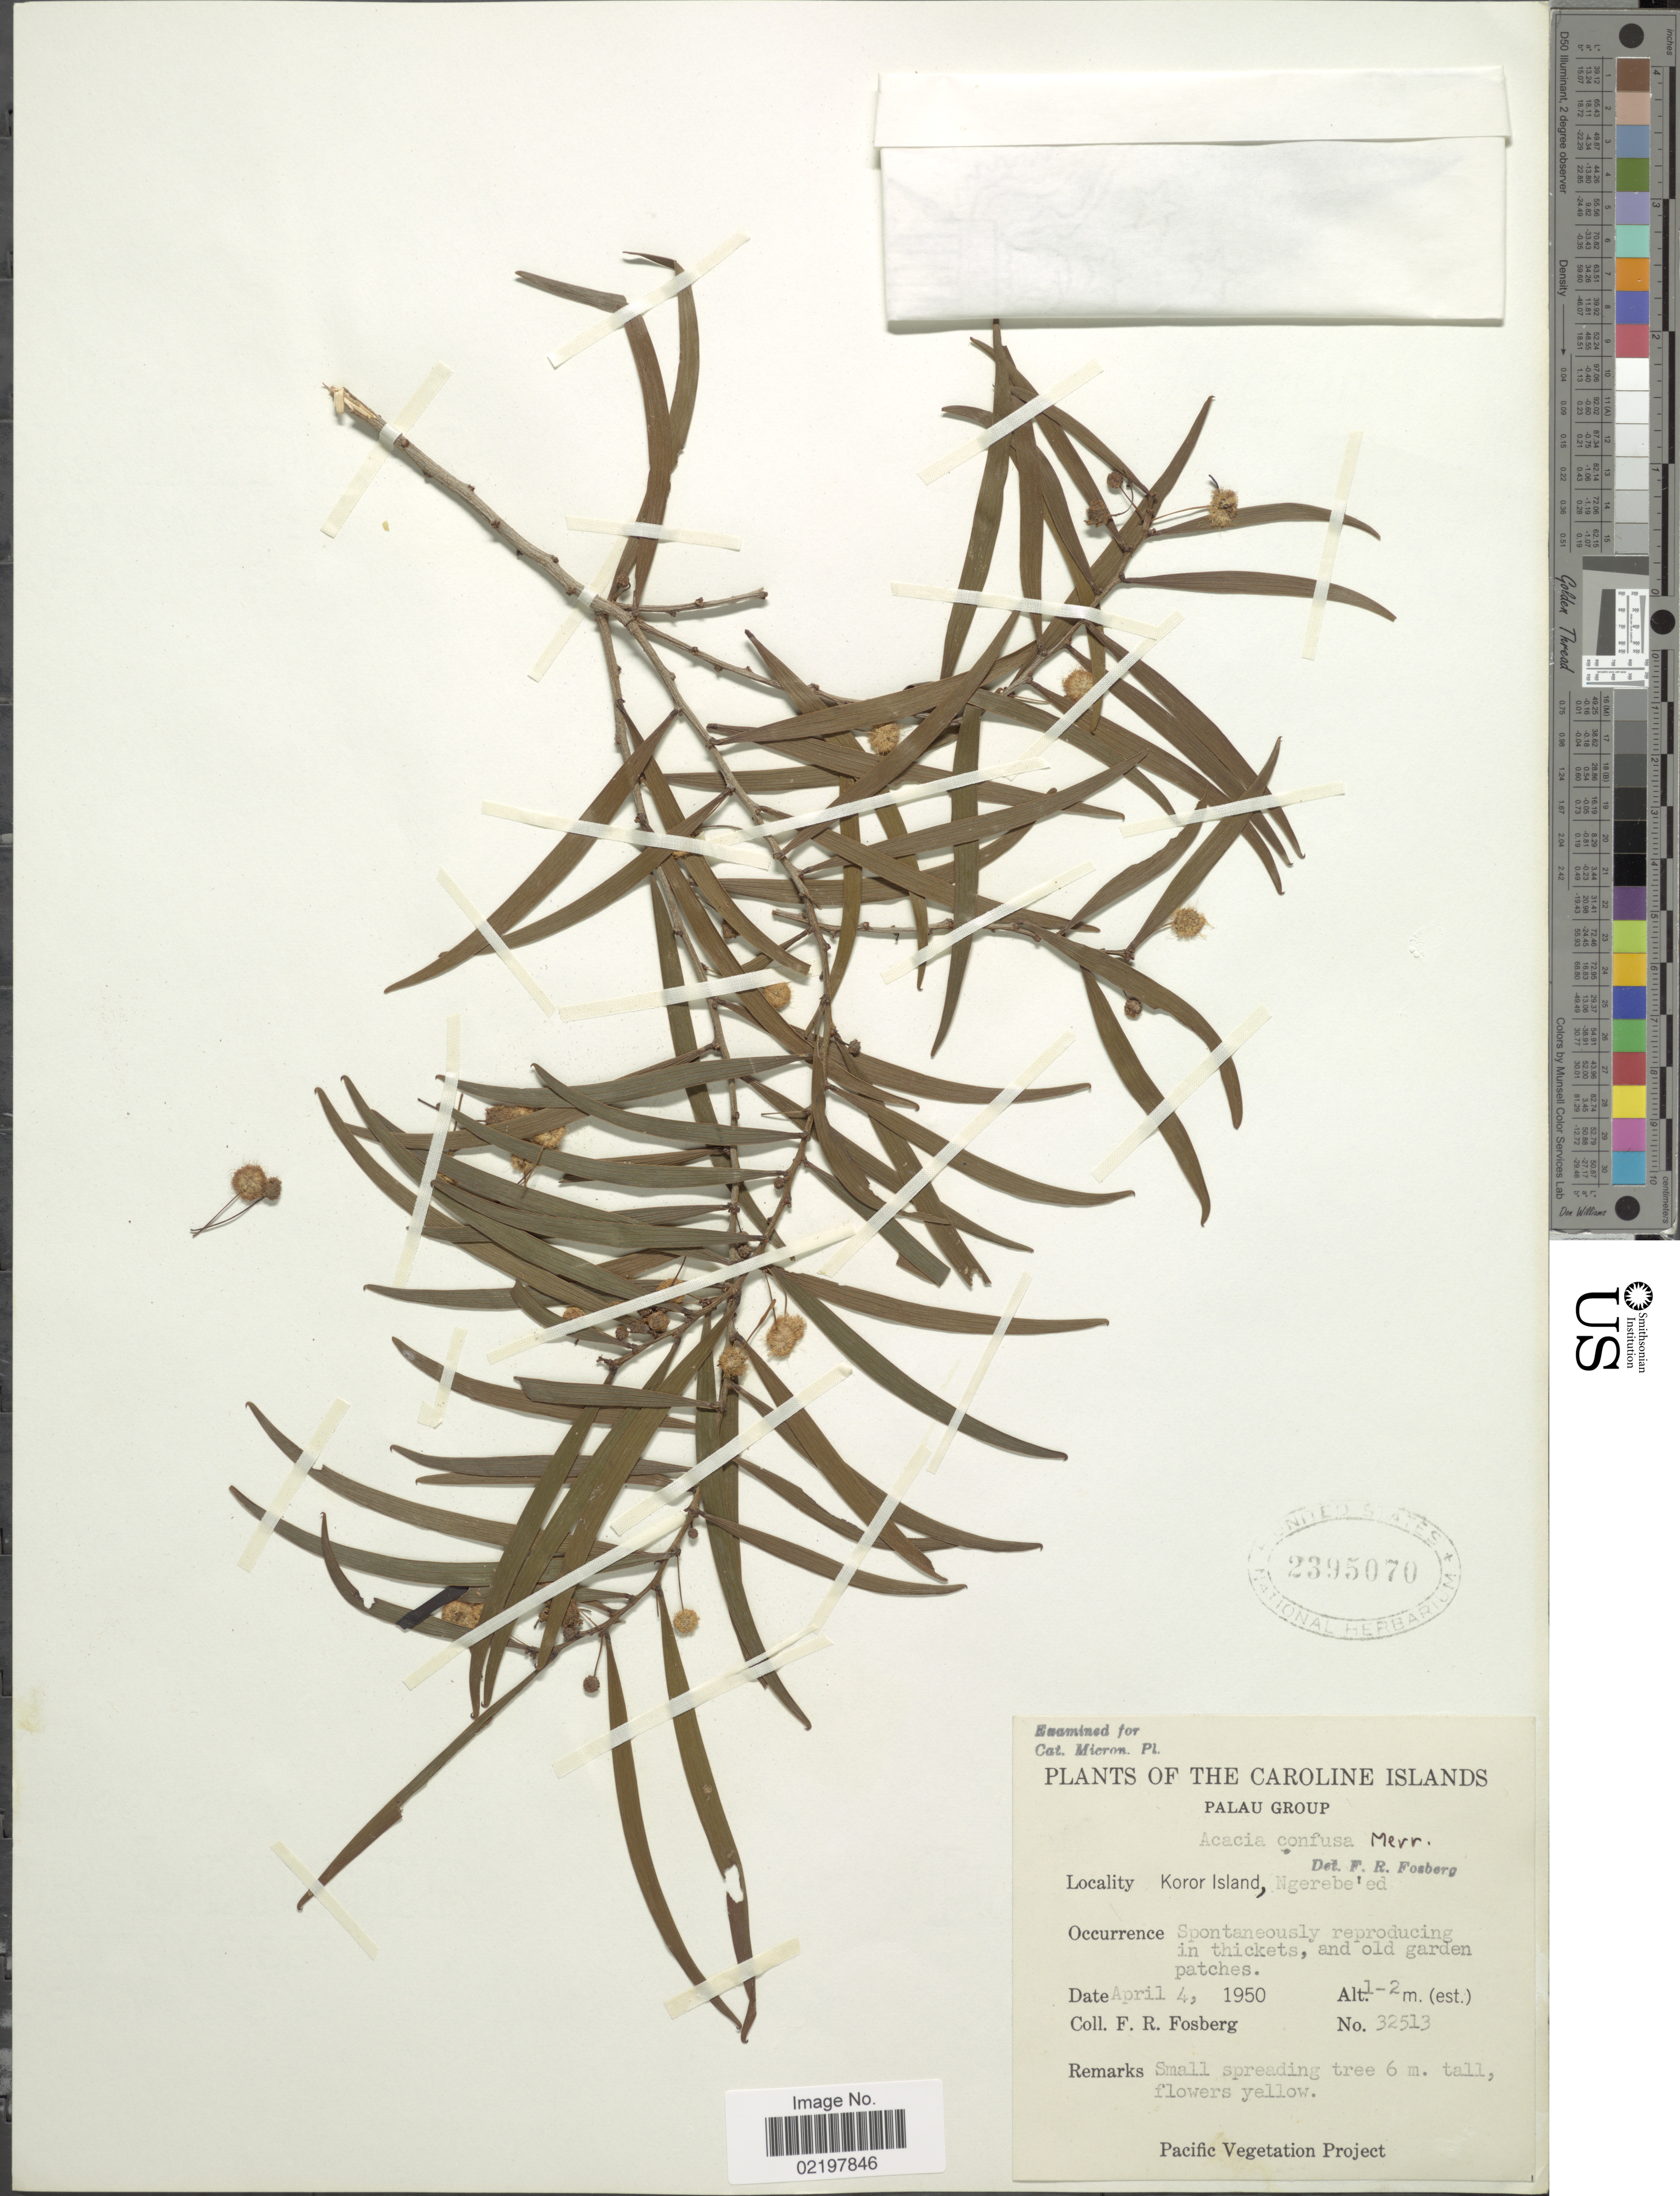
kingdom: Plantae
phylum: Tracheophyta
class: Magnoliopsida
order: Fabales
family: Fabaceae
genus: Acacia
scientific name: Acacia confusa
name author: Merr.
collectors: F. R. Fosberg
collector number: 32513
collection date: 1950-04-04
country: Palau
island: Oreor [Koror]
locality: The Caroline Islands, Palau Group, Koror Island, Ngerebe'ed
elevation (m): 1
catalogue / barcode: US 2395070